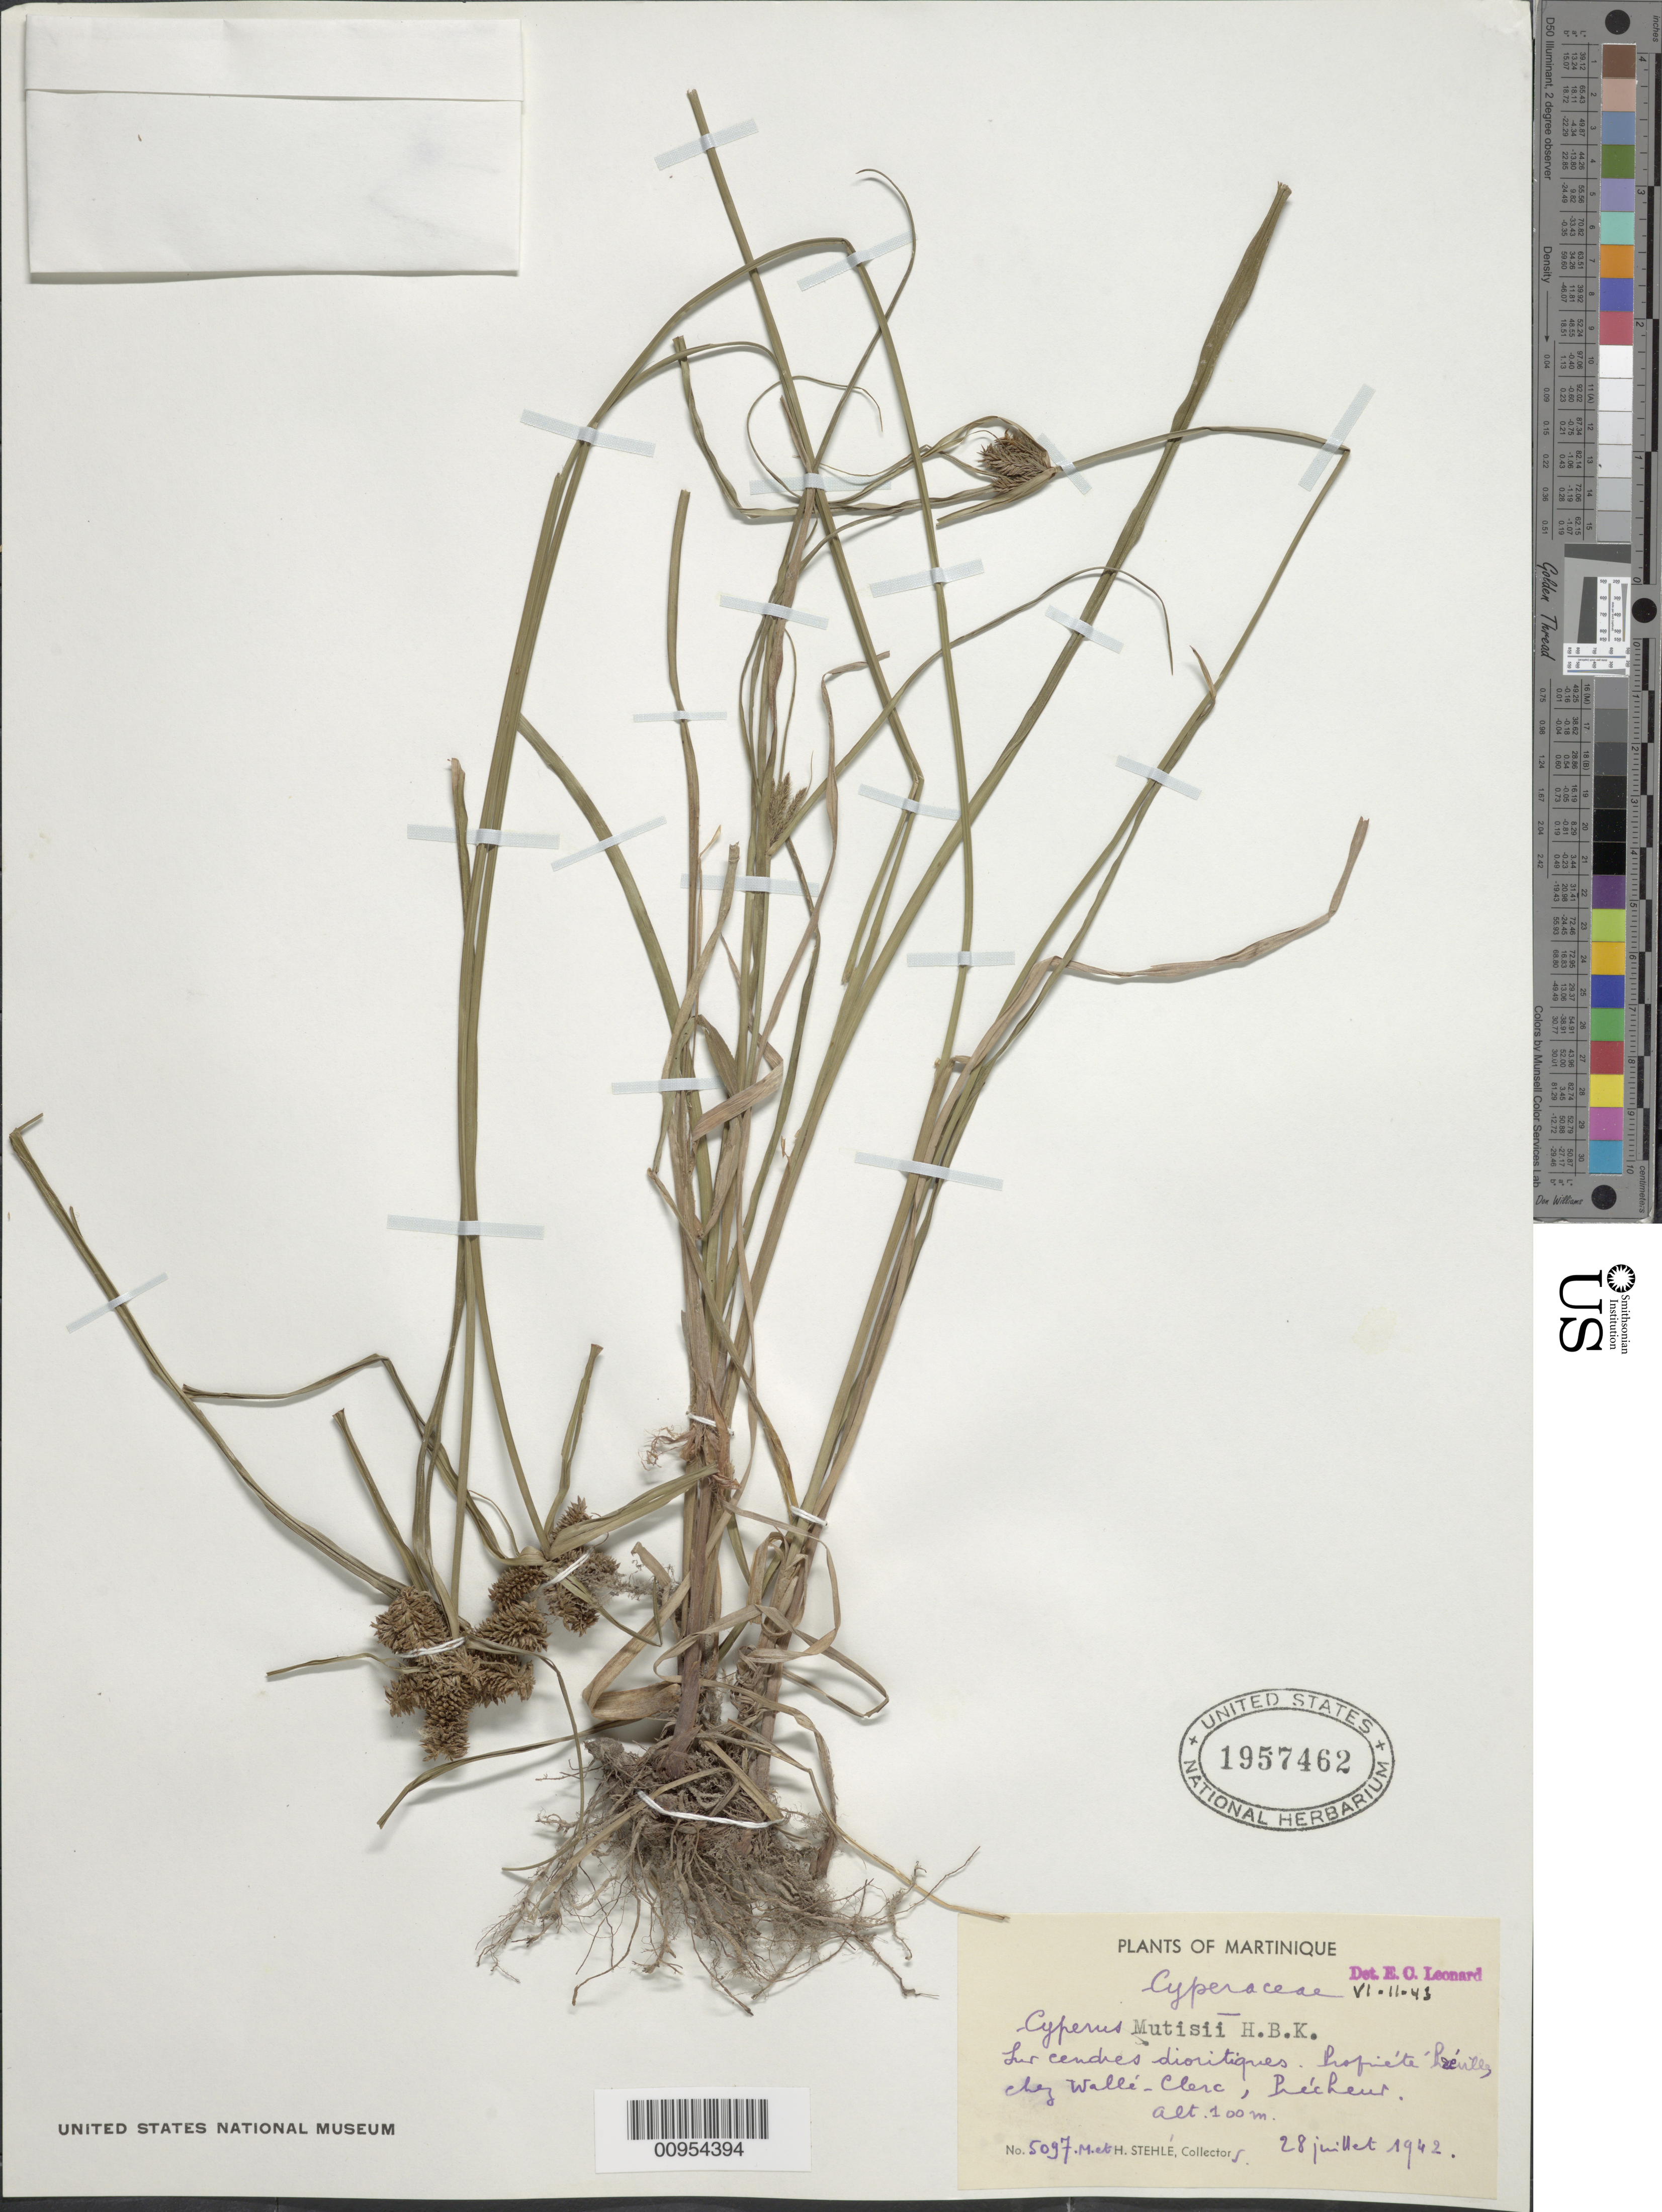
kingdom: Plantae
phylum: Tracheophyta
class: Liliopsida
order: Poales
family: Cyperaceae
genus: Cyperus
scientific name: Cyperus mutisii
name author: (Kunth) Andersson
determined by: Leonard, Emery C., (US)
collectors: H. Stehlé & M. Stehlé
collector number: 5097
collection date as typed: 28 Jul 1942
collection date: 1942-07-28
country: Martinique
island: Martinique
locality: "Propiéte Preville" chez Wallé Clerc, Précheur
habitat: "les cendres dioritiques"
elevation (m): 100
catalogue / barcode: US 1957462